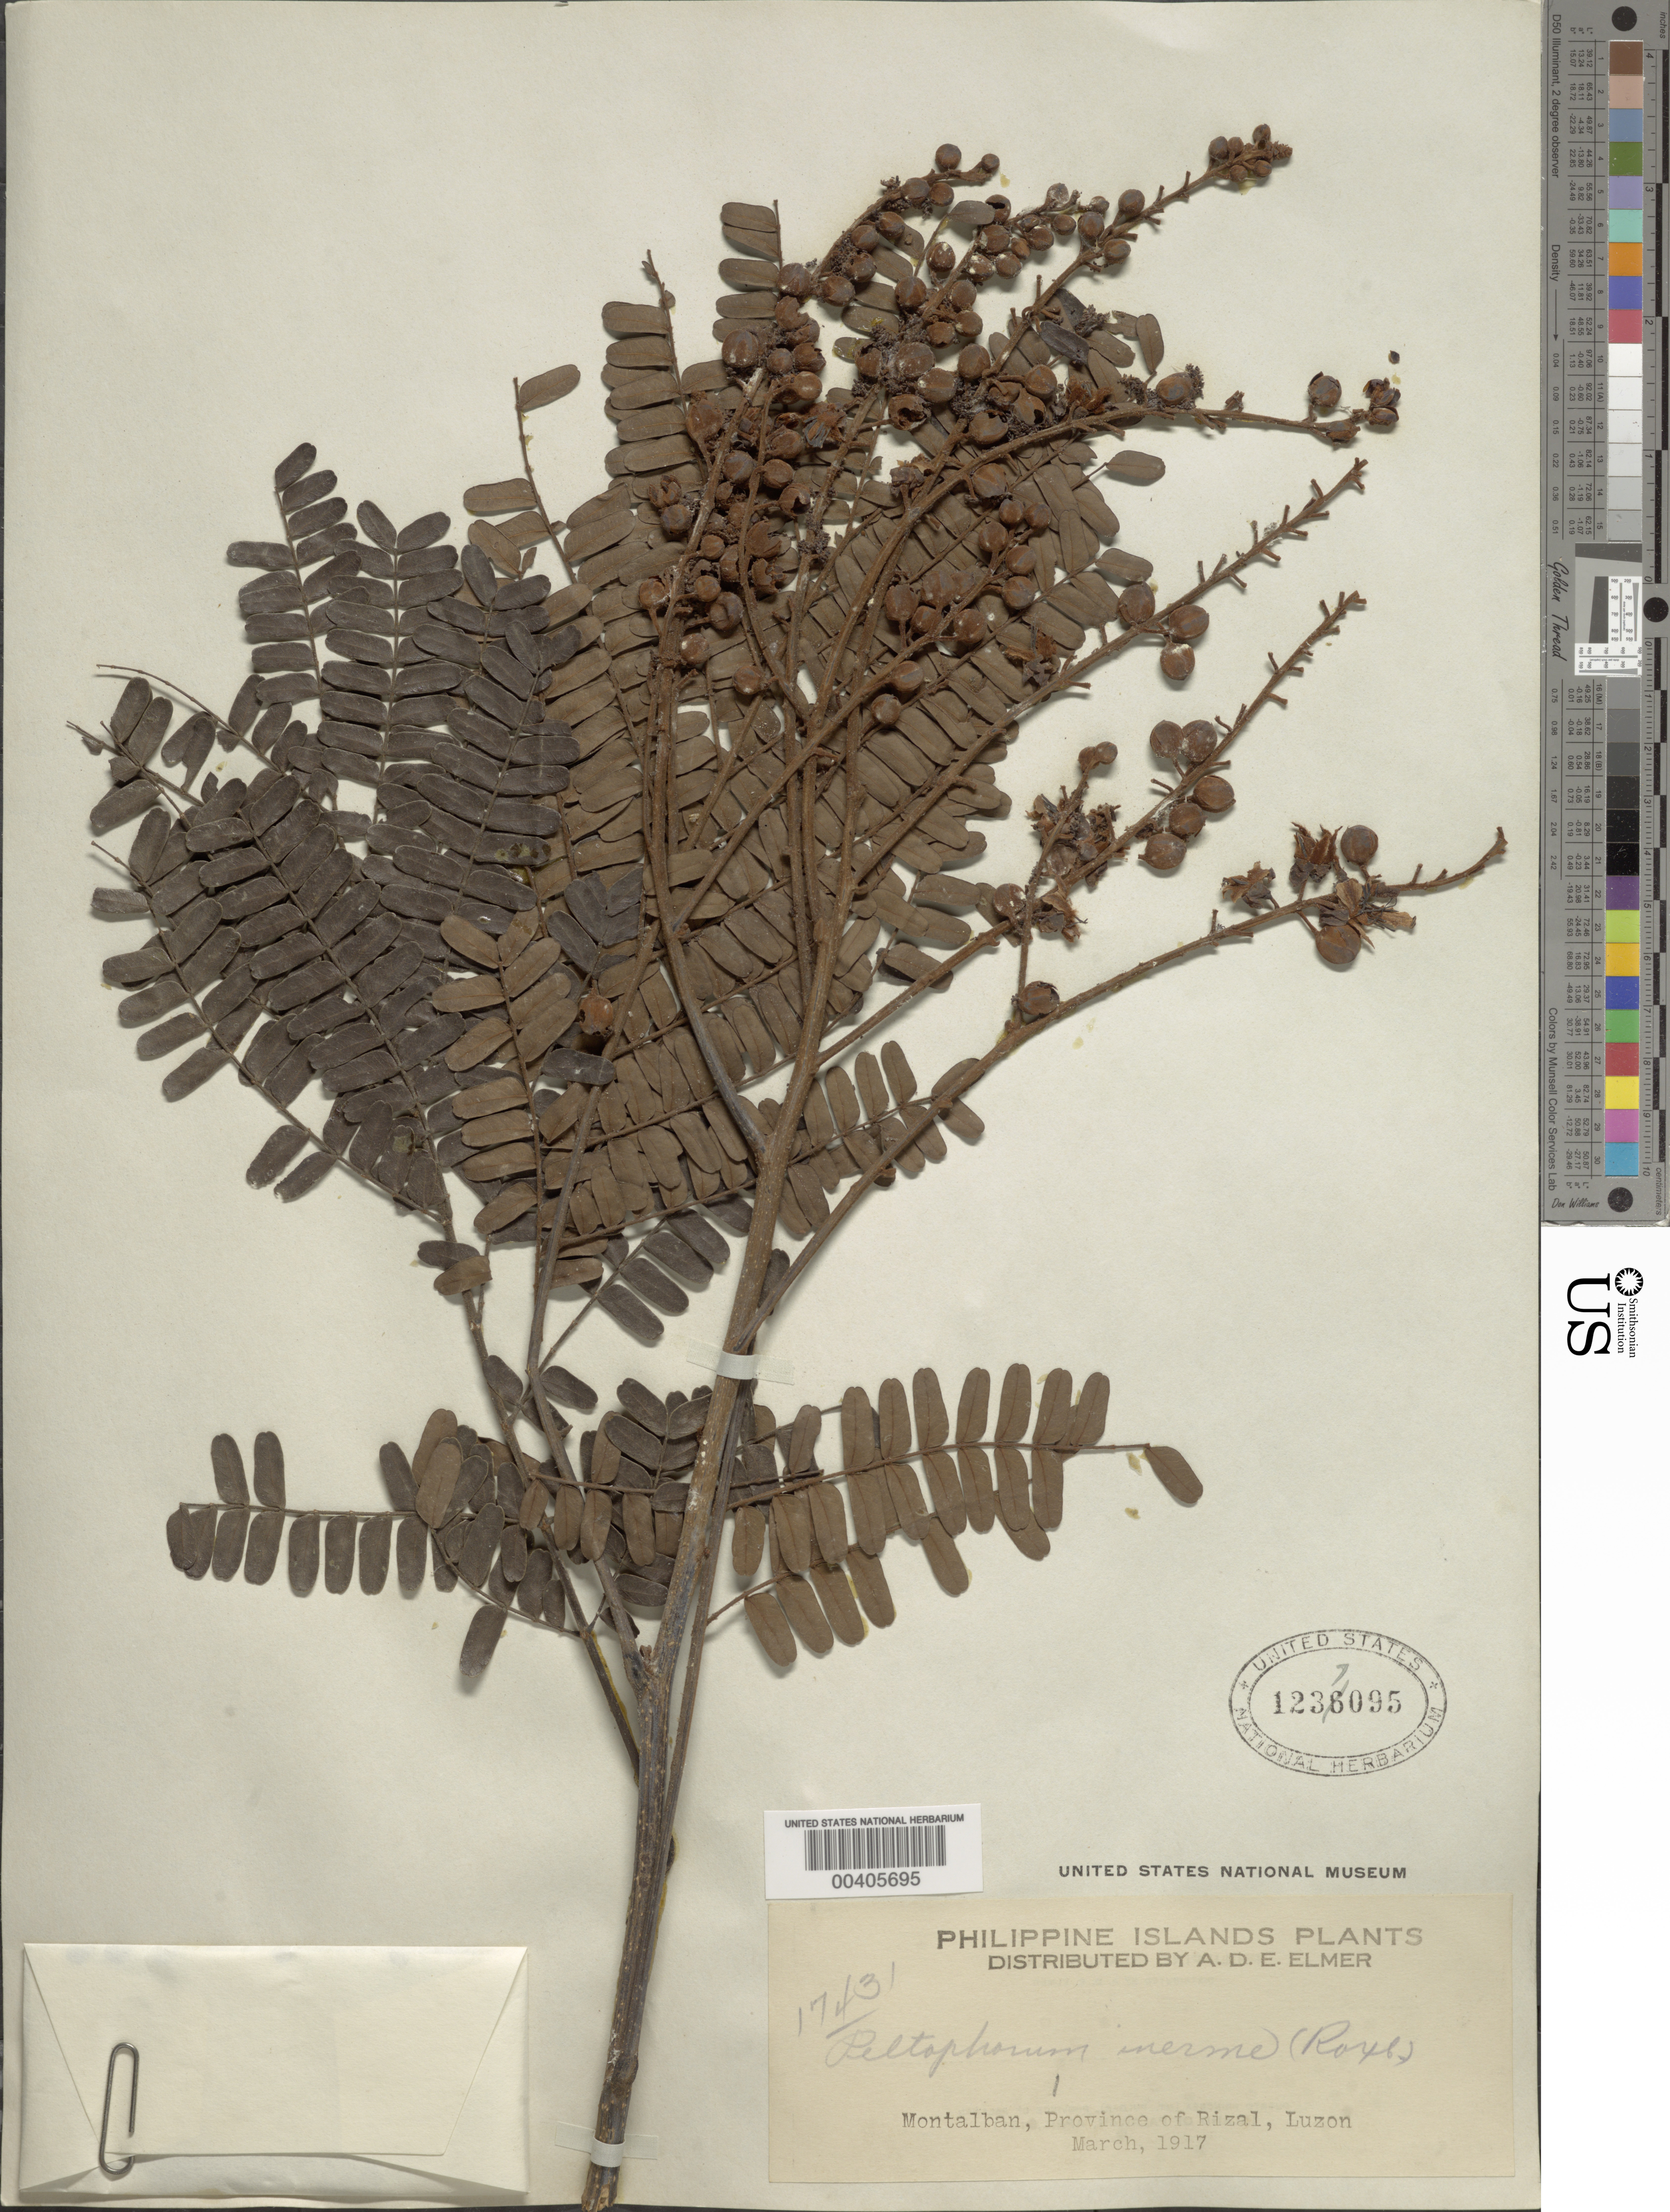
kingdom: Plantae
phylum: Tracheophyta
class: Magnoliopsida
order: Fabales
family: Fabaceae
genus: Peltophorum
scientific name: Peltophorum pterocarpum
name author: (DC.) Backer ex K. Heyne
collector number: Elmer 17431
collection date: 1917-03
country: Philippines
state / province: Calabarzon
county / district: Rizal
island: Luzon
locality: Montalban, Luzon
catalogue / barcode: US 1237095